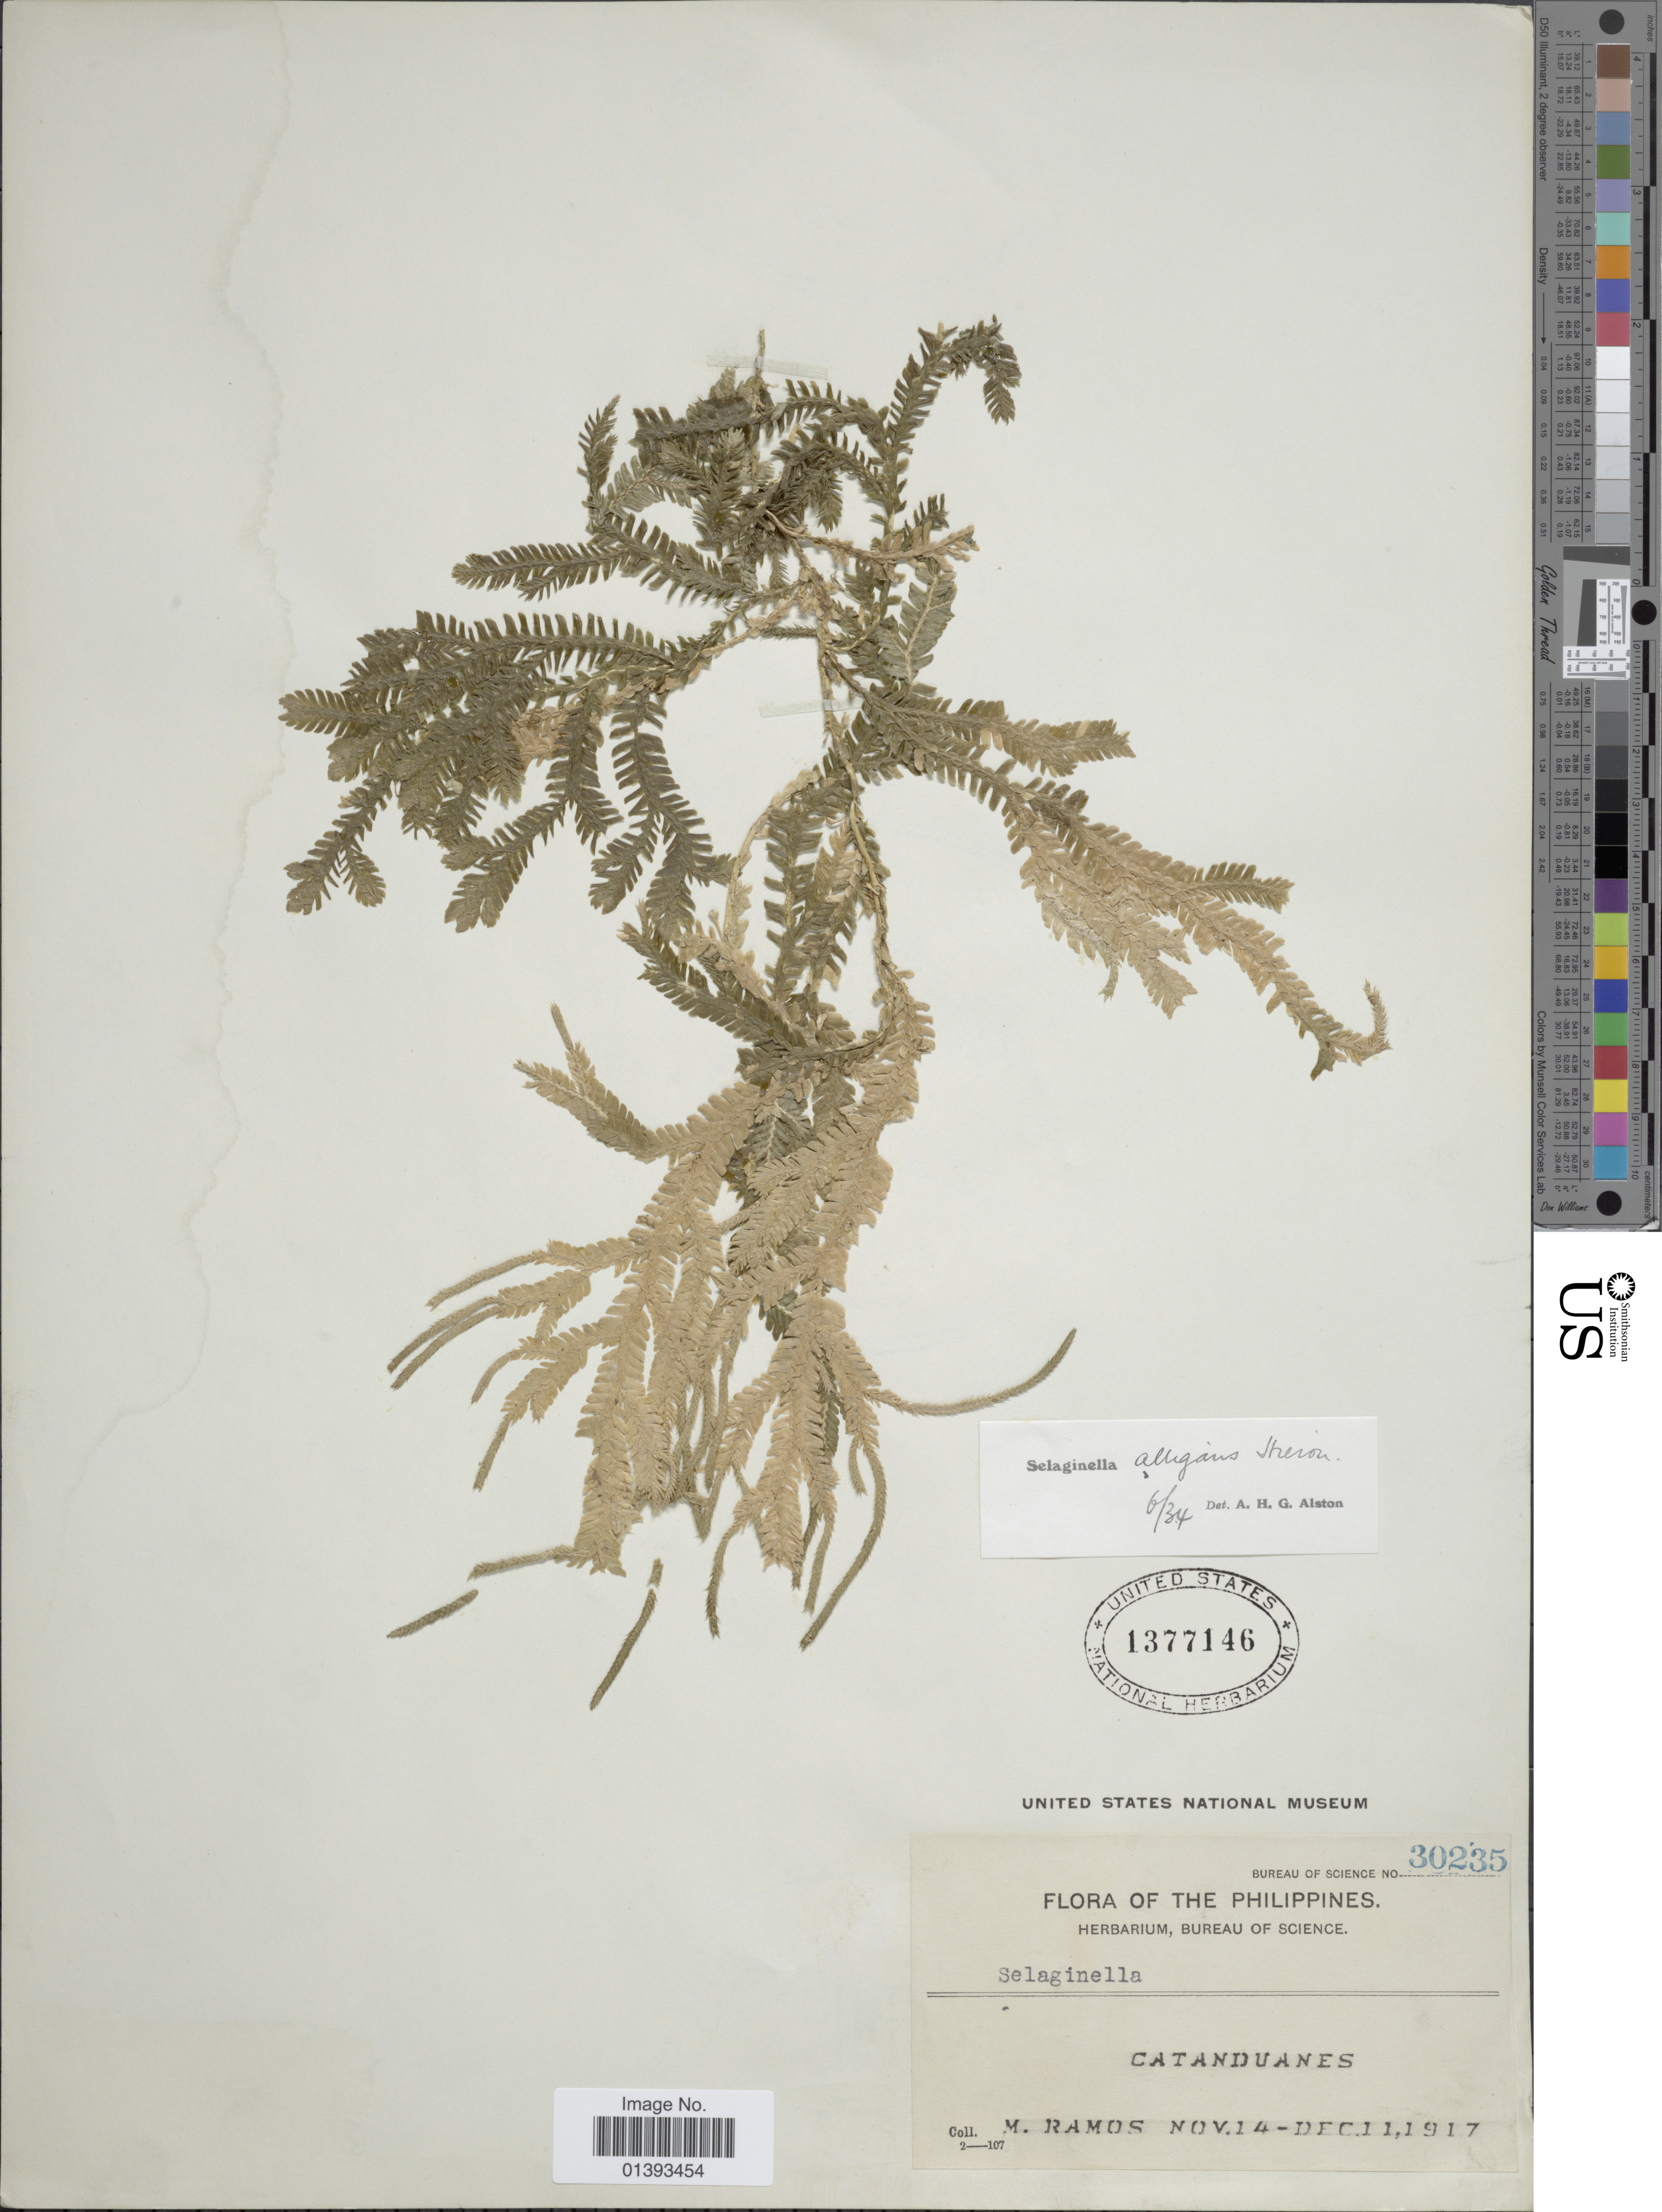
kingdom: Plantae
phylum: Tracheophyta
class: Lycopodiopsida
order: Selaginellales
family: Selaginellaceae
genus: Selaginella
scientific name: Selaginella alligans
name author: Hieron.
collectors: M. Ramos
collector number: Bureau of Science 30235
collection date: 1917-11-14/1917-12-11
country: Philippines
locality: Cataduanes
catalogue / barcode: US 1377146